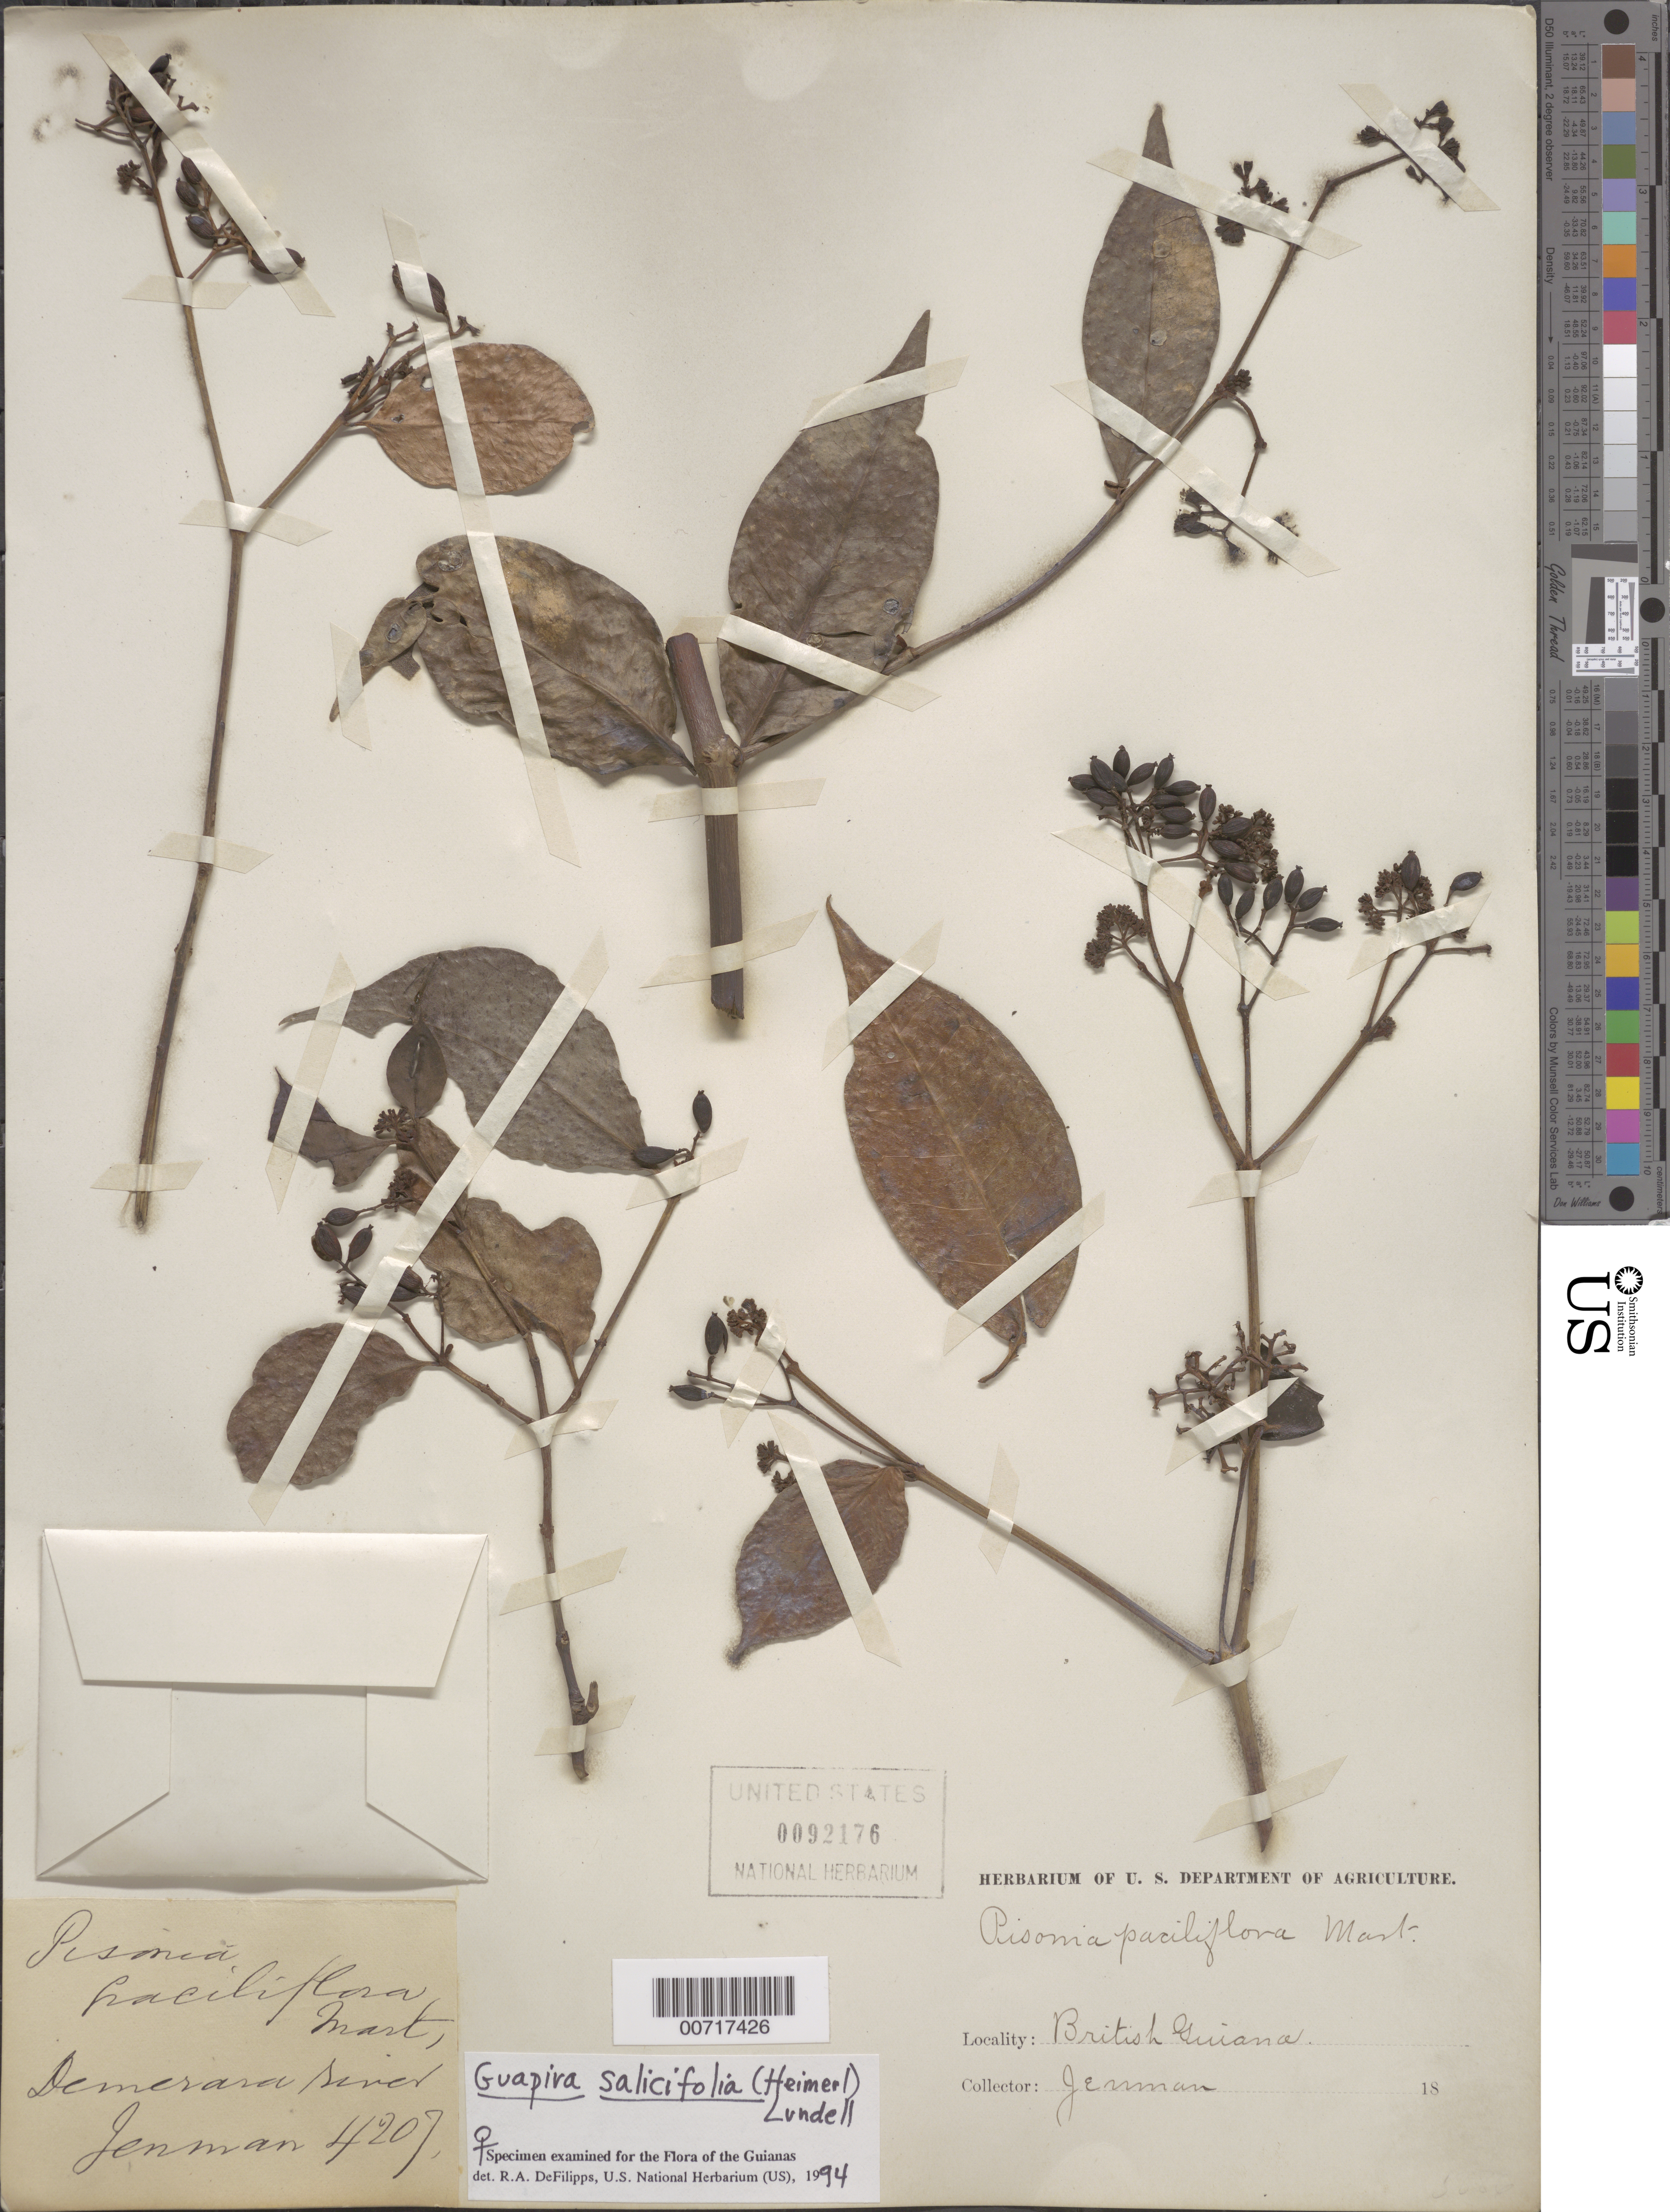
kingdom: Plantae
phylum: Tracheophyta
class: Magnoliopsida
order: Caryophyllales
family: Nyctaginaceae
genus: Guapira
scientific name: Guapira salicifolia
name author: (Heimerl) Lundell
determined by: DeFilipps, R. A.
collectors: G. S. Jenman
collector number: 4207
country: Guyana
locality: Demerara R.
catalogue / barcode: US 92176